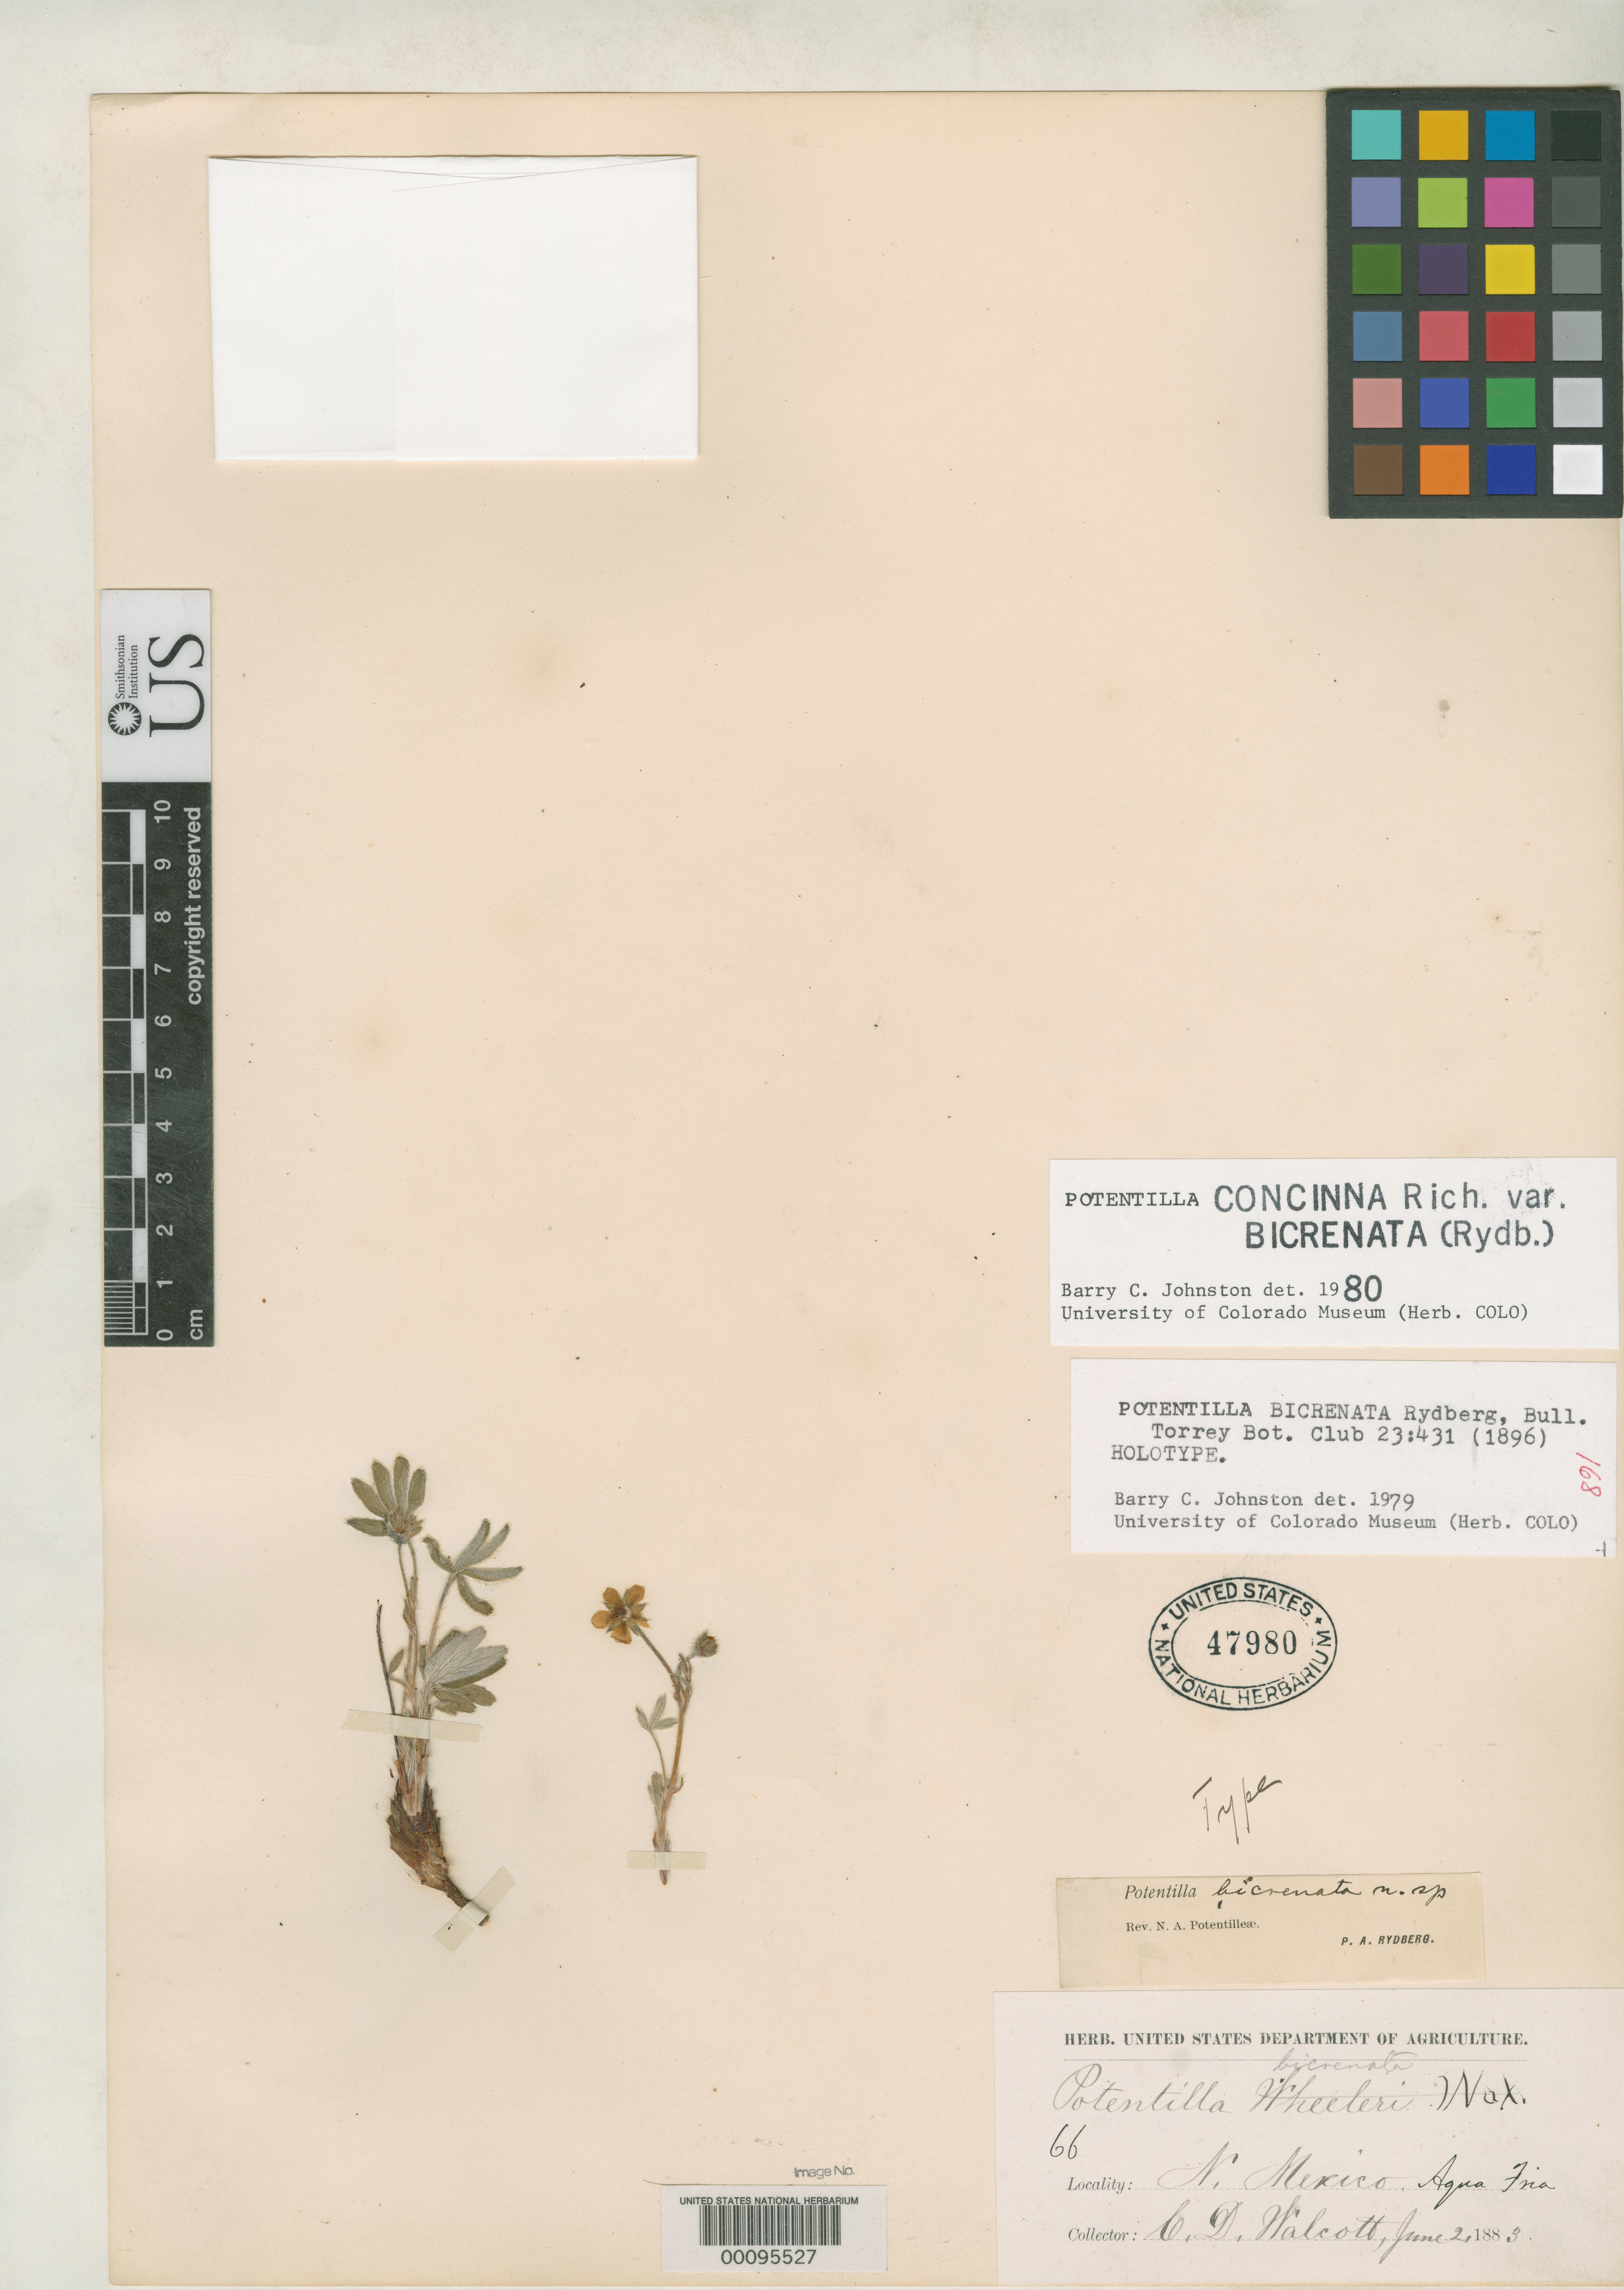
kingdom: Plantae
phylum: Tracheophyta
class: Magnoliopsida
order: Rosales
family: Rosaceae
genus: Potentilla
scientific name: Potentilla bicrenata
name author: Rydb.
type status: Holotype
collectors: C. Walcott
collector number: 66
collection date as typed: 02 Jun 1883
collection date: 1883-06-02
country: United States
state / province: New Mexico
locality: Agua Fria.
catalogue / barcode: US 47980